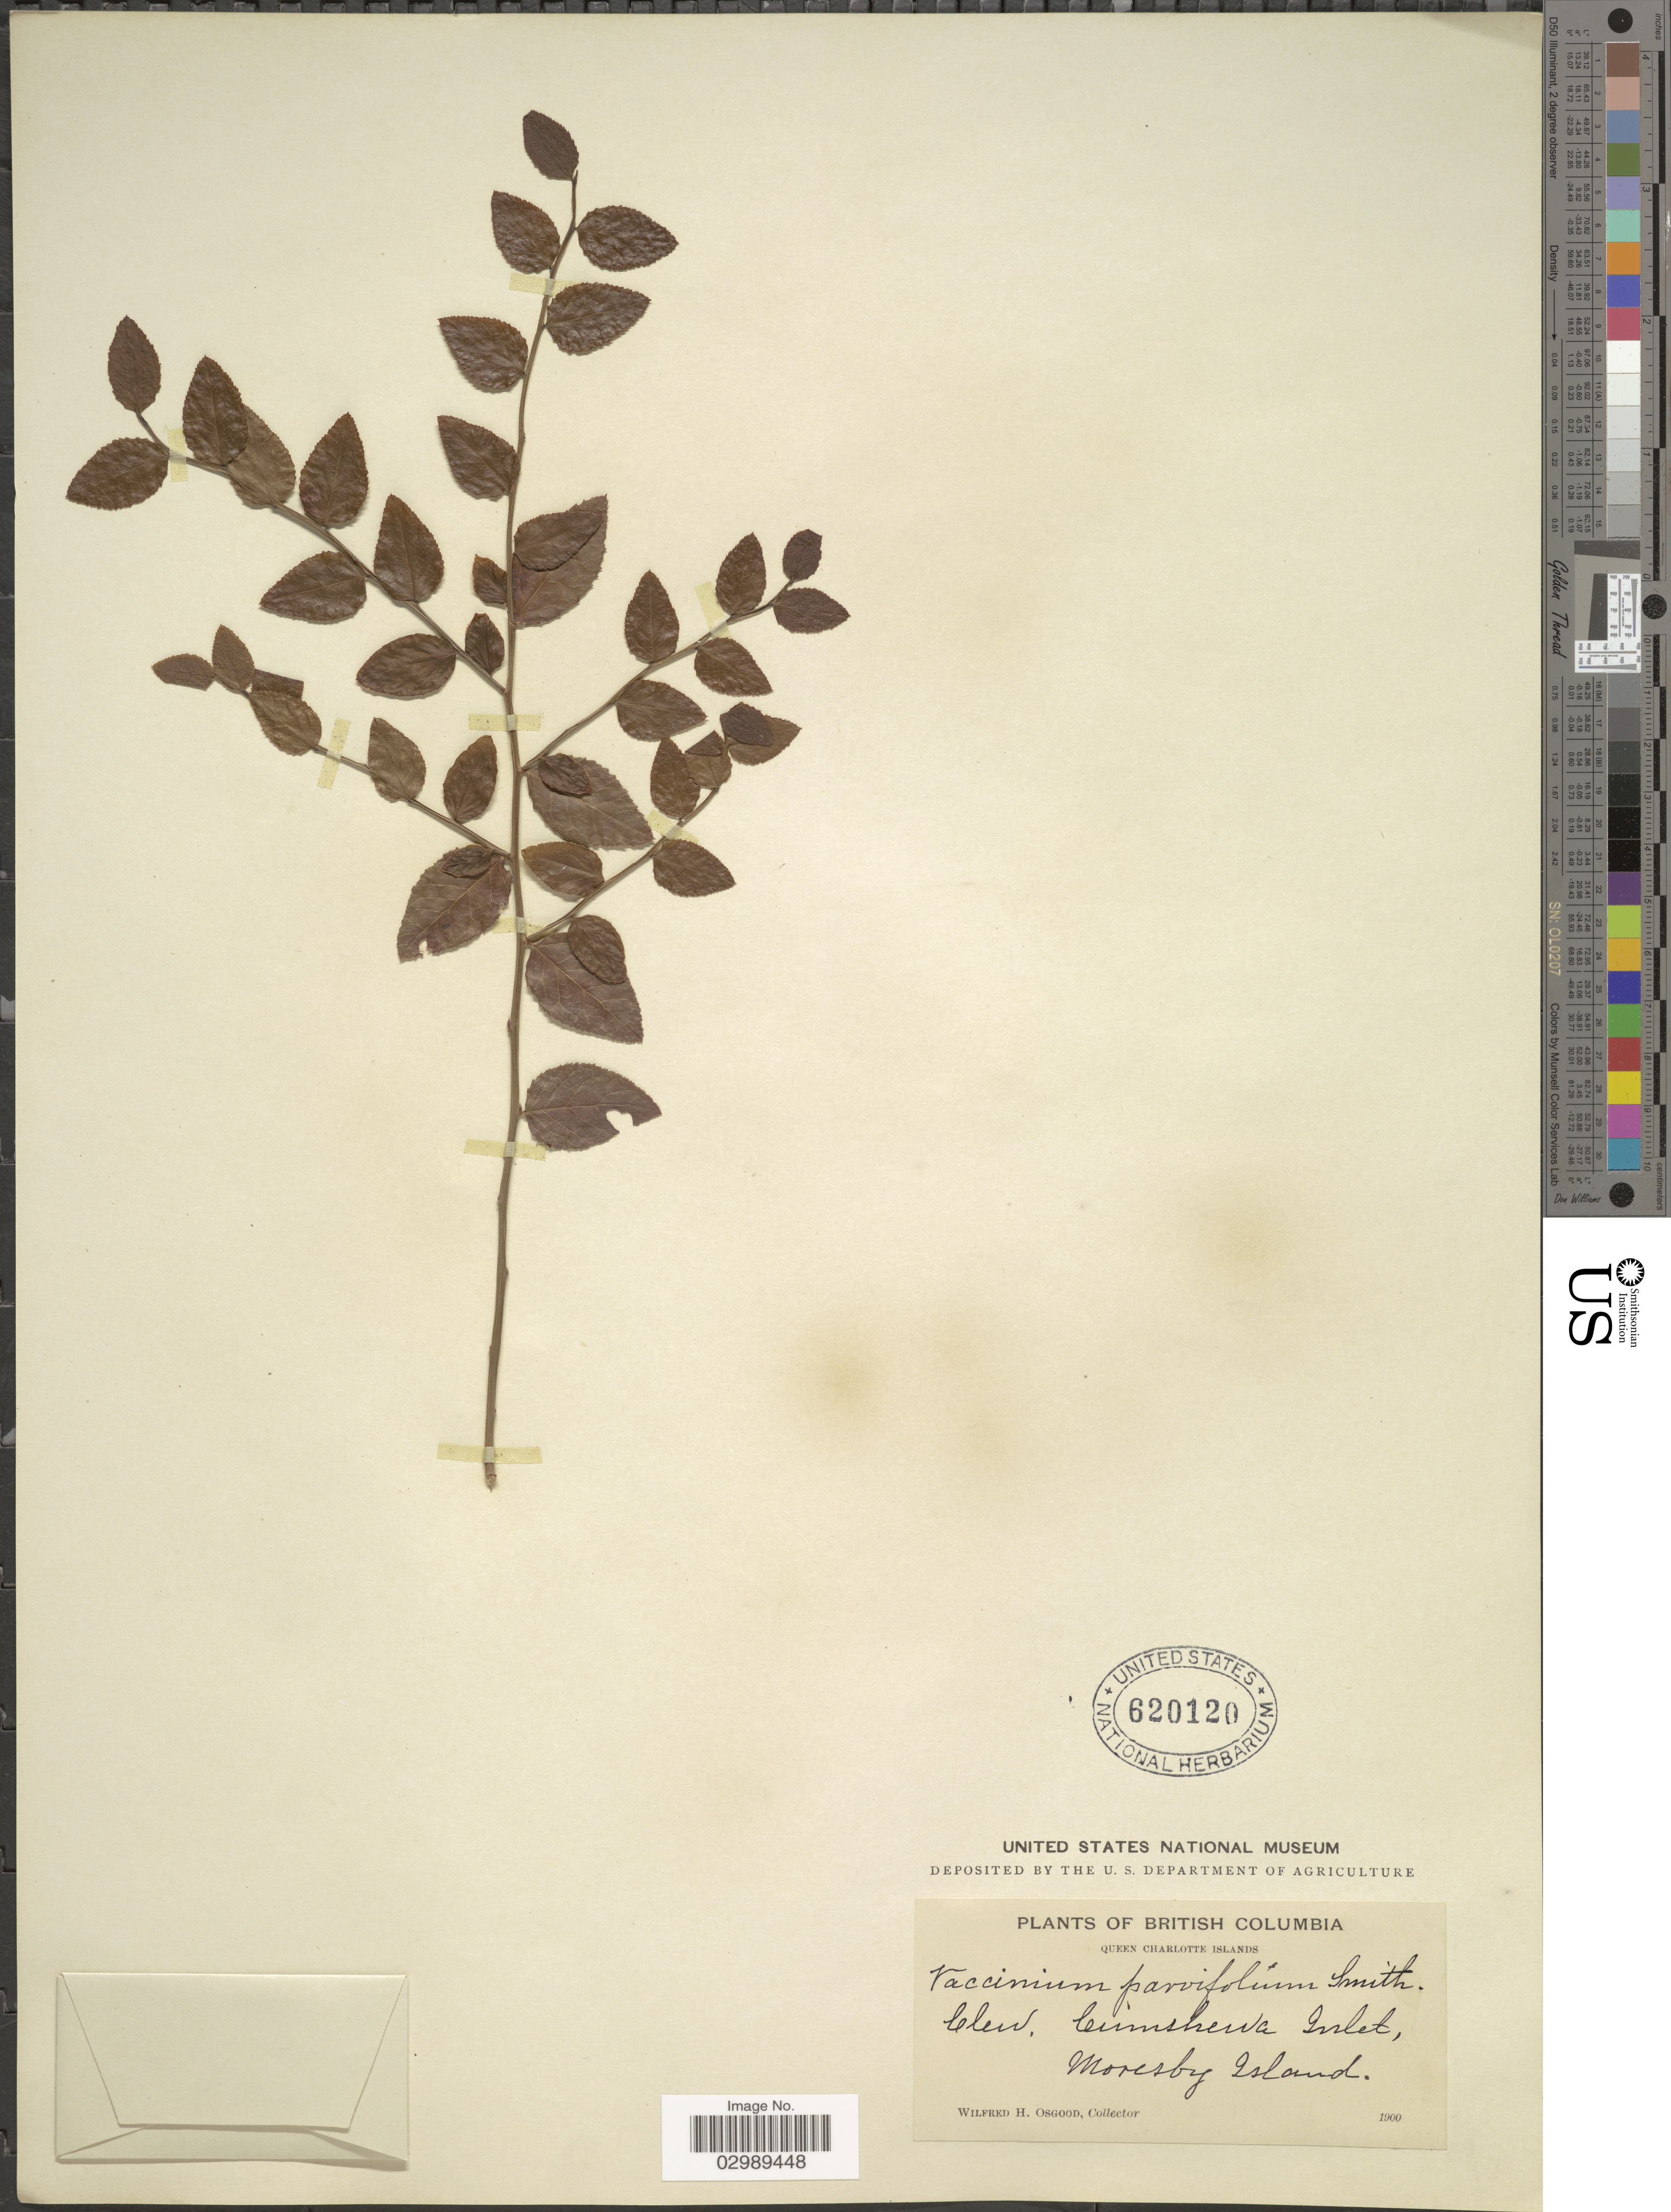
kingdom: Plantae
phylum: Tracheophyta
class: Magnoliopsida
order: Ericales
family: Ericaceae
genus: Vaccinium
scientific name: Vaccinium parvifolium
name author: Small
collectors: W. Osgood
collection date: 1900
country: Canada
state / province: British Columbia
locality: Queen Charlotte Islands, Clew. Cumshewa Inlet, Moresby Island.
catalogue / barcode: US 620120